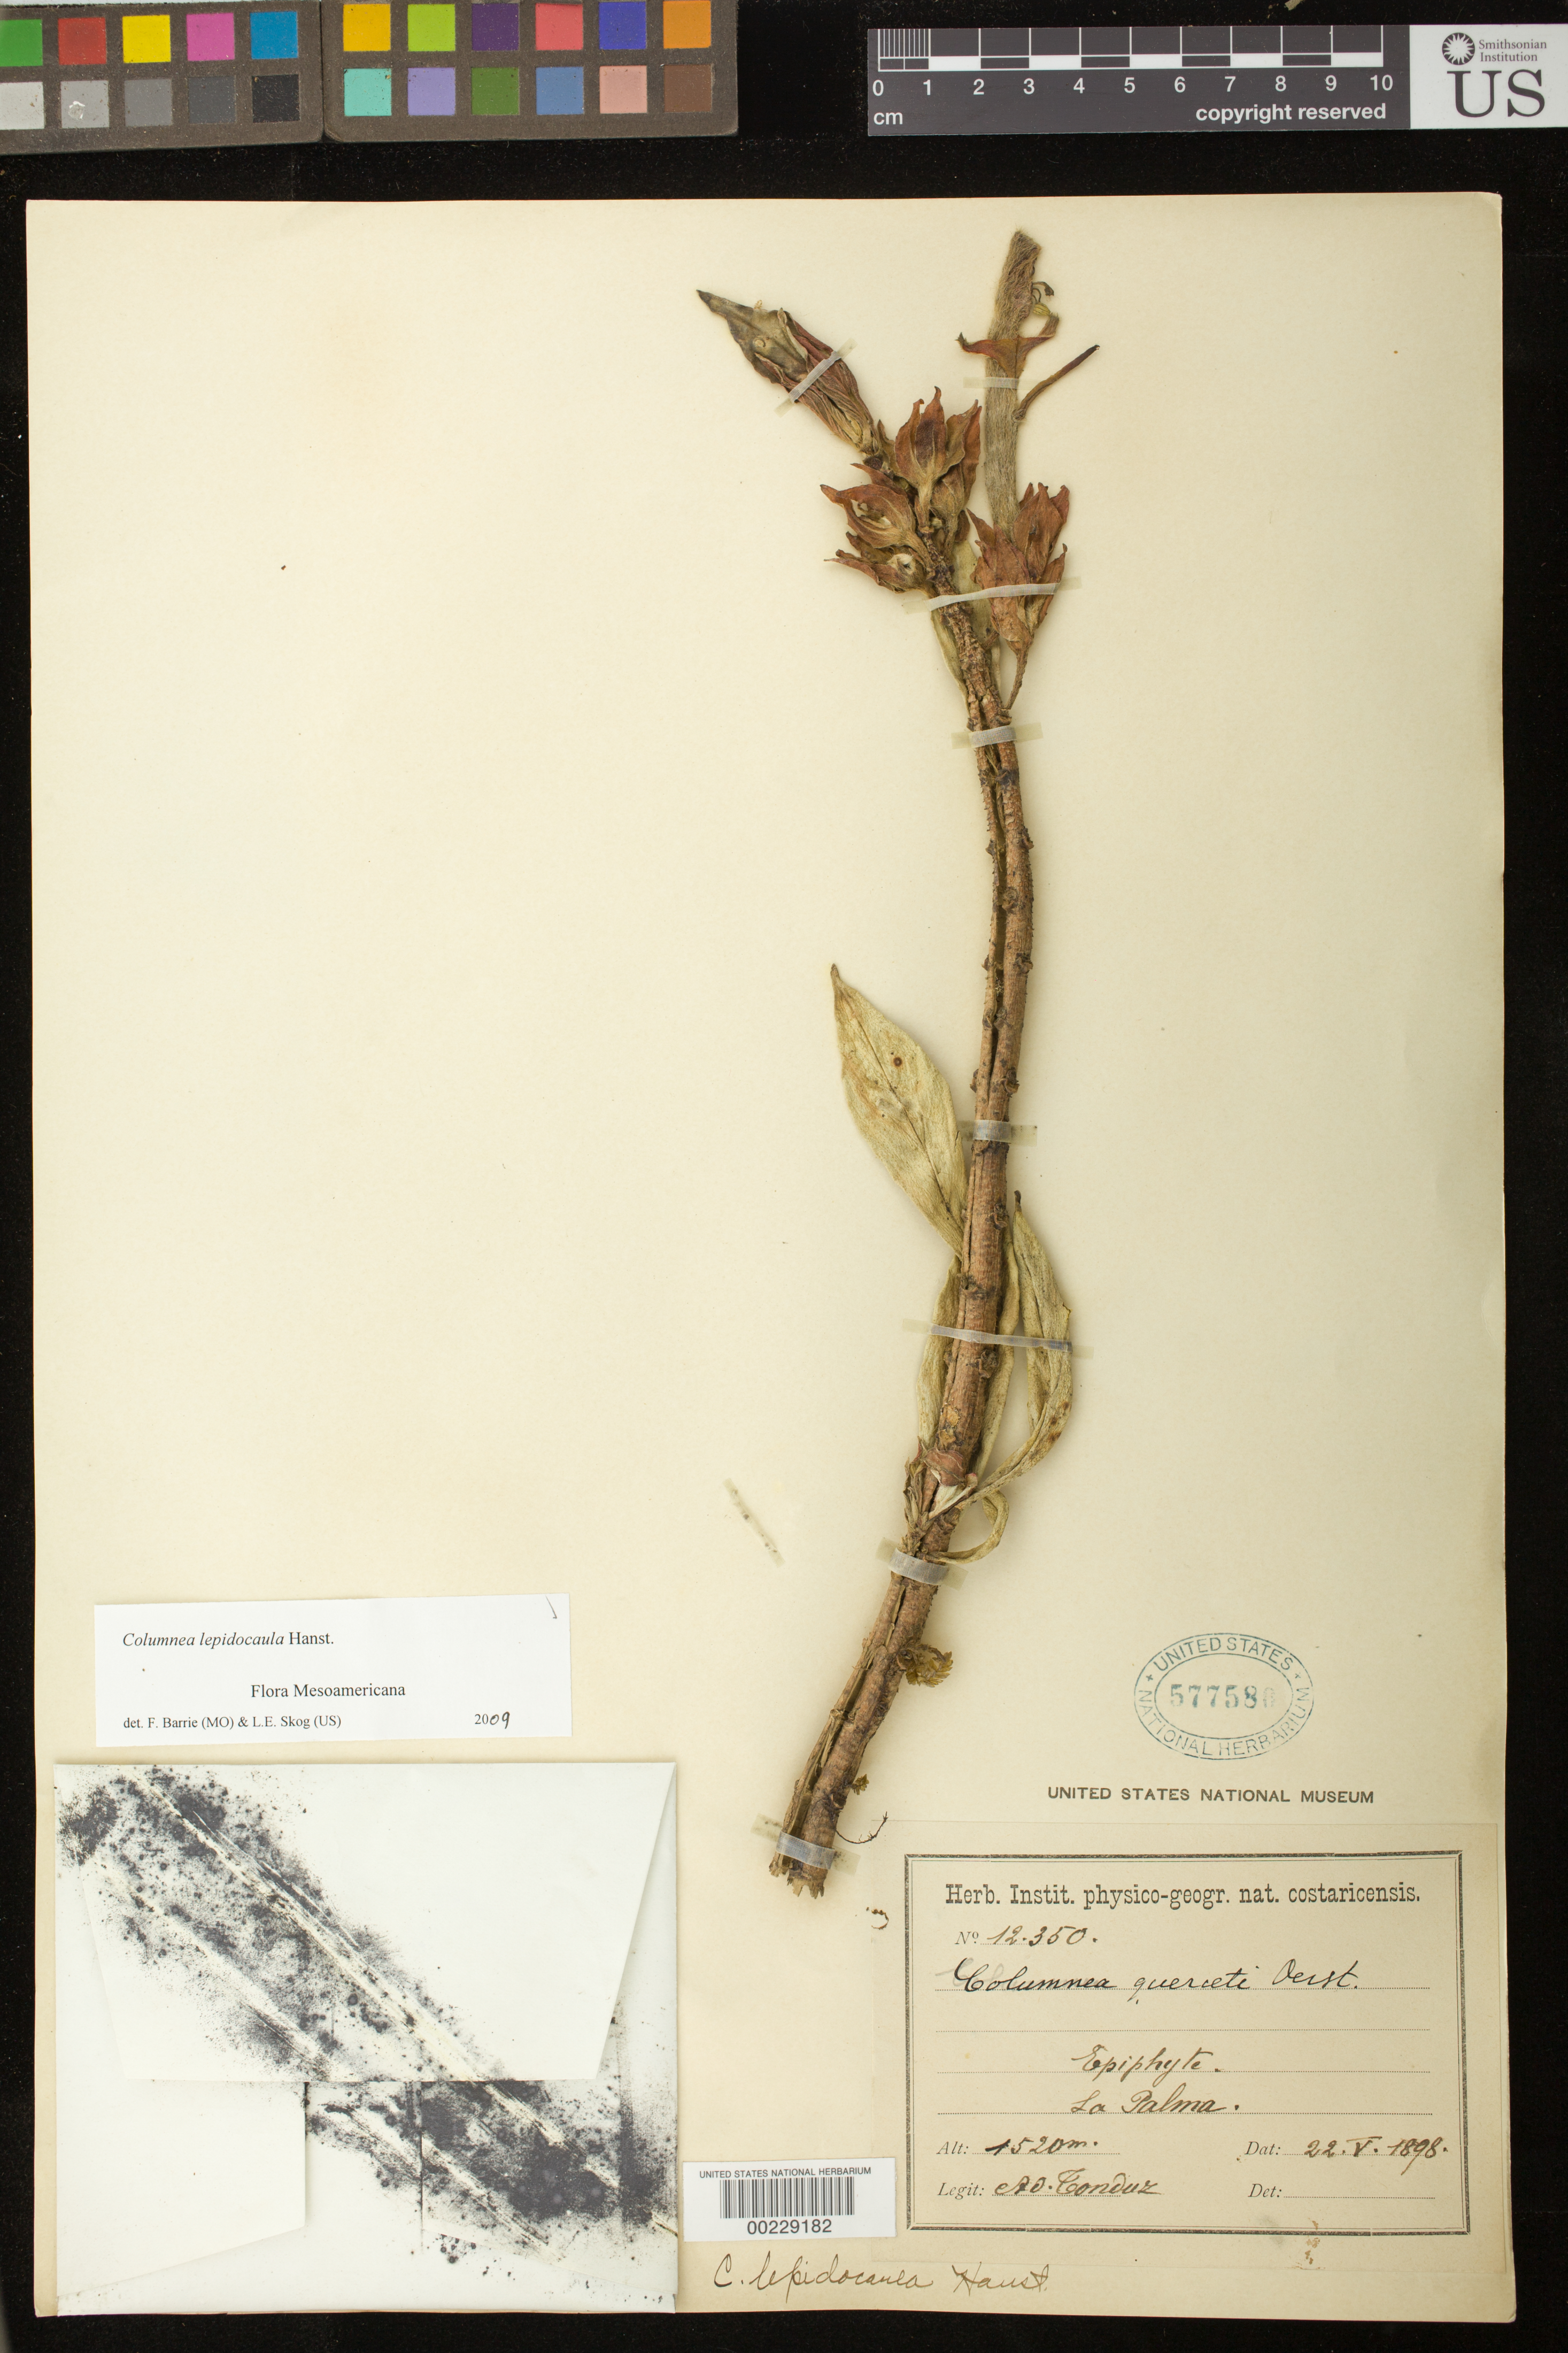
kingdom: Plantae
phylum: Tracheophyta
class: Magnoliopsida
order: Lamiales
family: Gesneriaceae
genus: Columnea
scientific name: Columnea lepidocaula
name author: Hanst.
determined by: Barrie, F. R.; Skog, Laurence E.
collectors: A. Tonduz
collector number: HNC 12350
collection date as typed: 22 May 1898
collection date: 1898-05-22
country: Costa Rica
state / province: San José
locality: La Palma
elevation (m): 1520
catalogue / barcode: US 577580